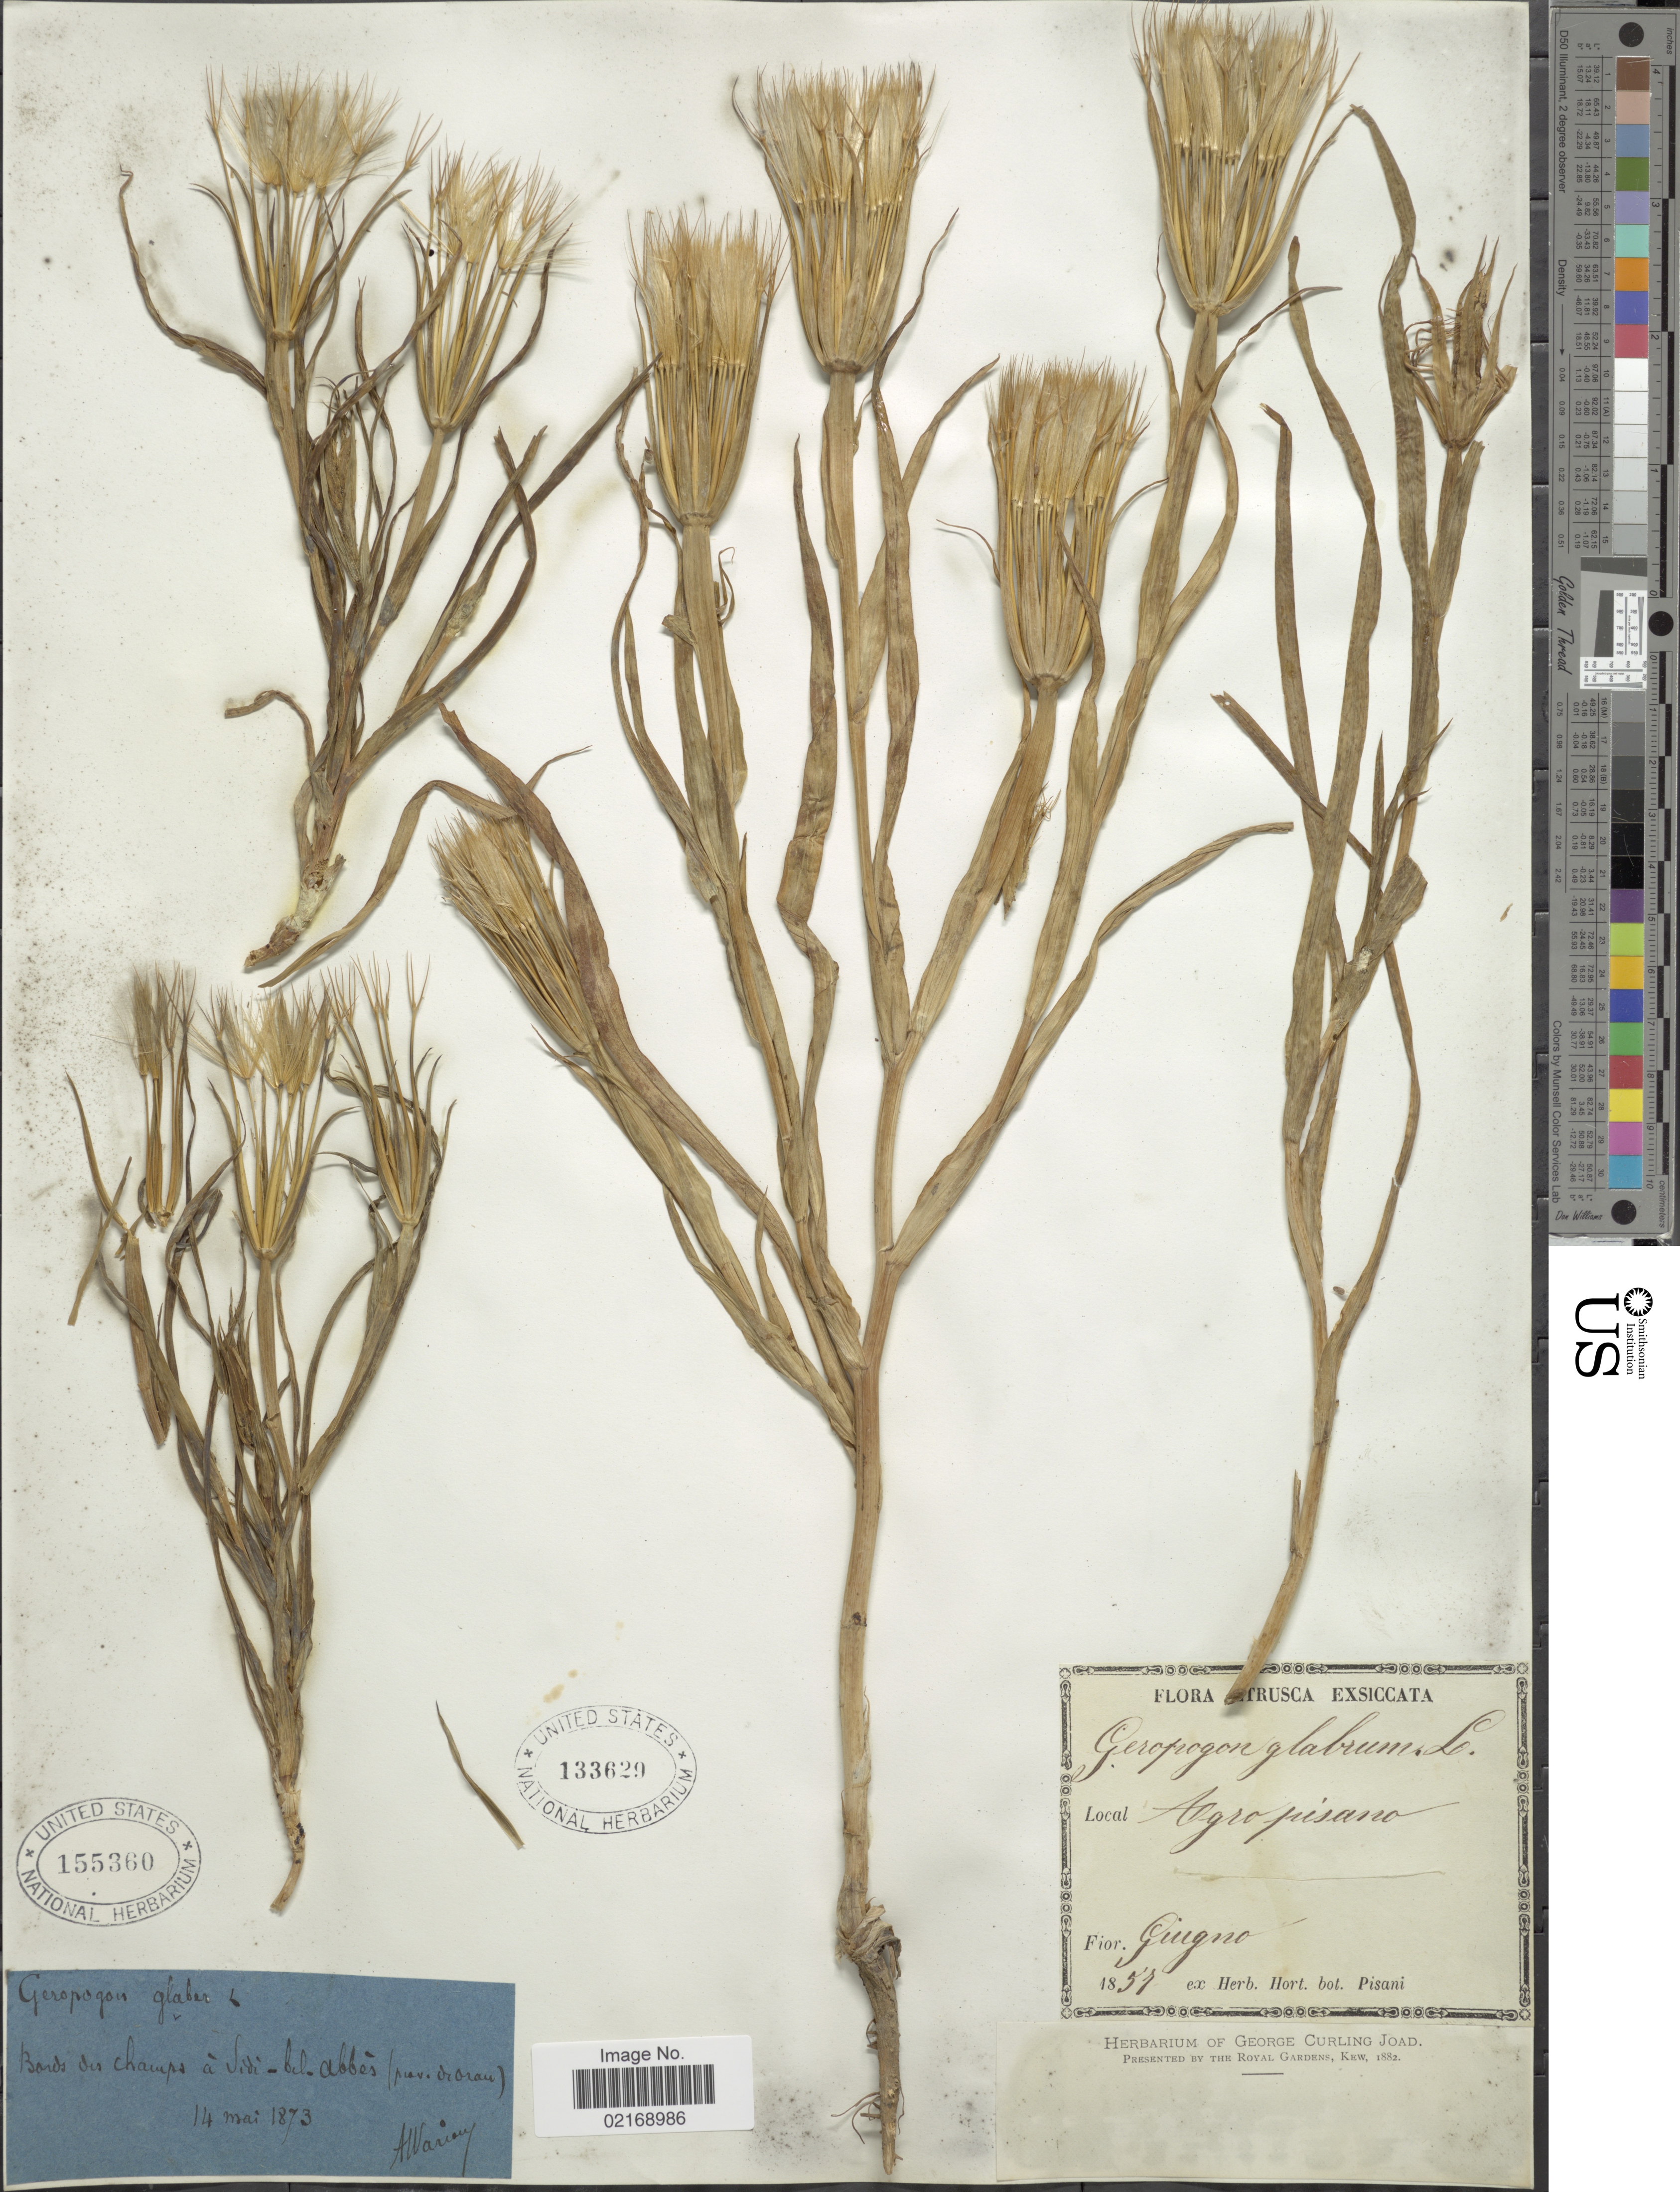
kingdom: Plantae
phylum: Tracheophyta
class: Magnoliopsida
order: Asterales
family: Asteraceae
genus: Geropogon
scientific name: Geropogon hybridus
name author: (L.) Sch. Bip.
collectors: ex herb. Hort. Bot. Pisani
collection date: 1857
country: Italy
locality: Etrusca. Guigno Agropisano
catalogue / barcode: US 133629